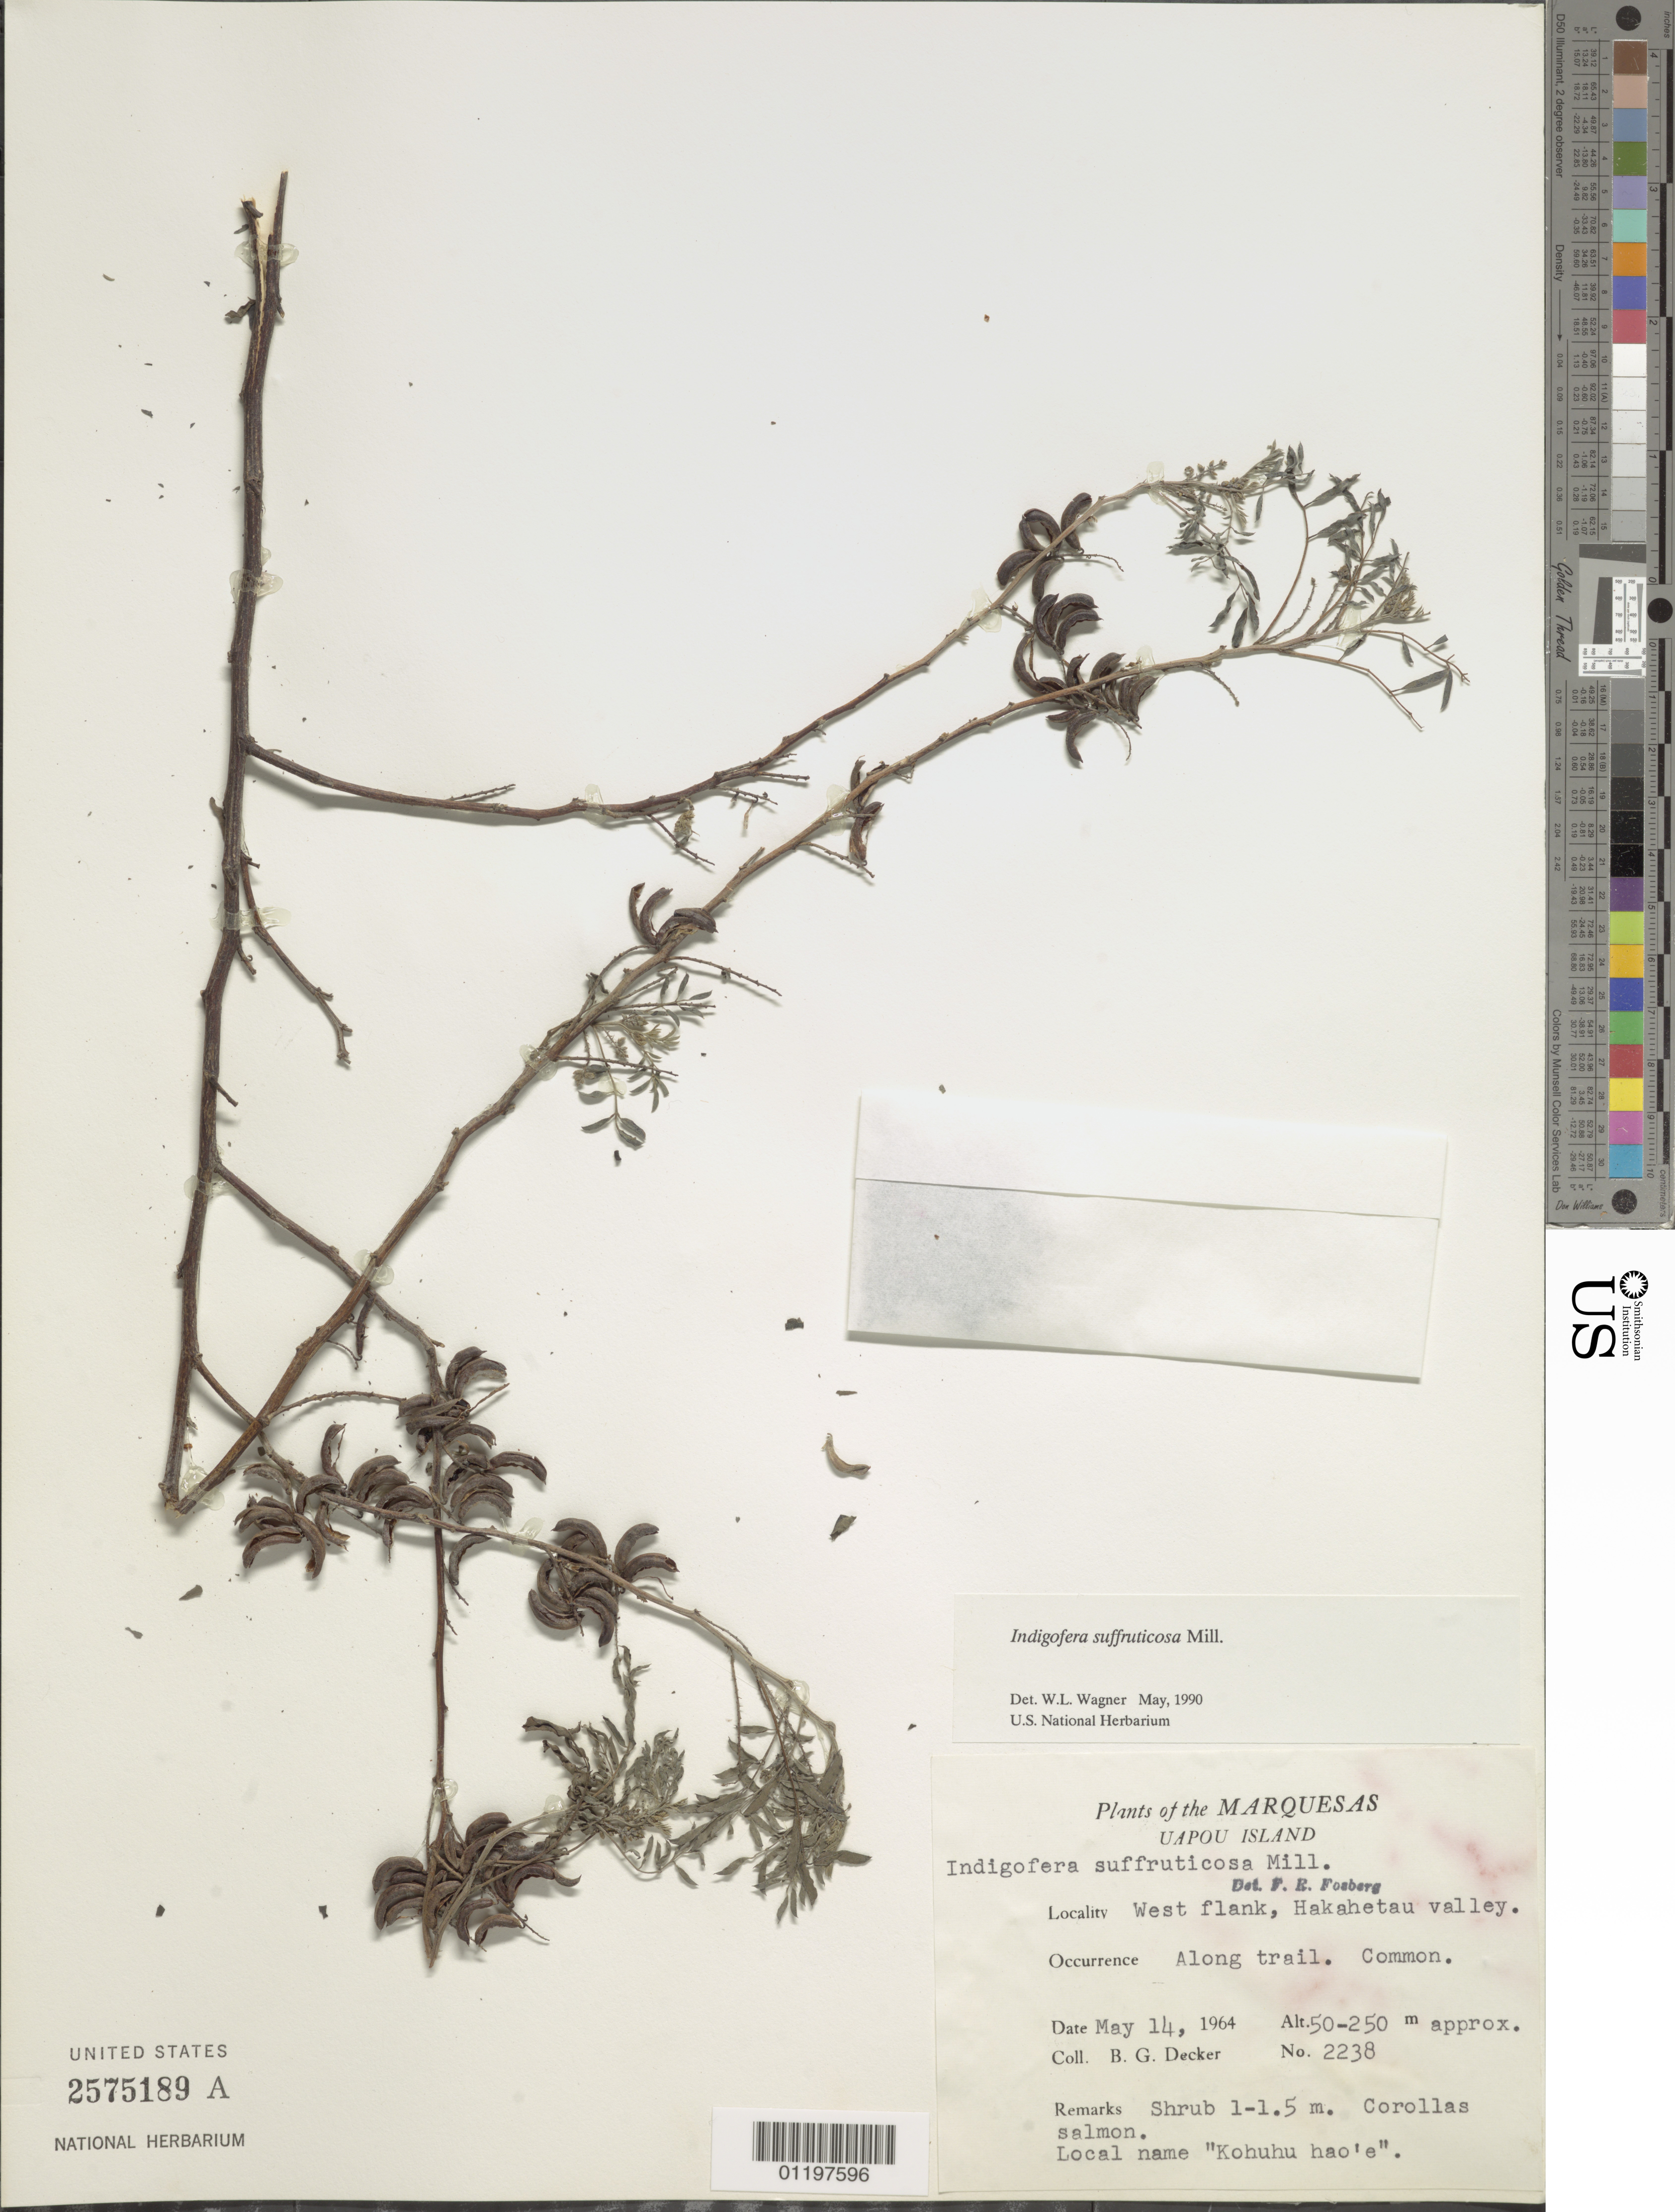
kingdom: Plantae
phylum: Tracheophyta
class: Magnoliopsida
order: Fabales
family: Fabaceae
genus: Indigofera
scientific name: Indigofera suffruticosa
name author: Mill.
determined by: Wagner, W. L., (BOT), Smithsonian Institution - National Museum of Natural History (UNITED STATES)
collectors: B. G. Decker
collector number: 2238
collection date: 1964-05-14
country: French Polynesia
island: Ua Pou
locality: Hakahetau Valley, W flank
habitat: Along trail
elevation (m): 50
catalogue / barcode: US 2575189A